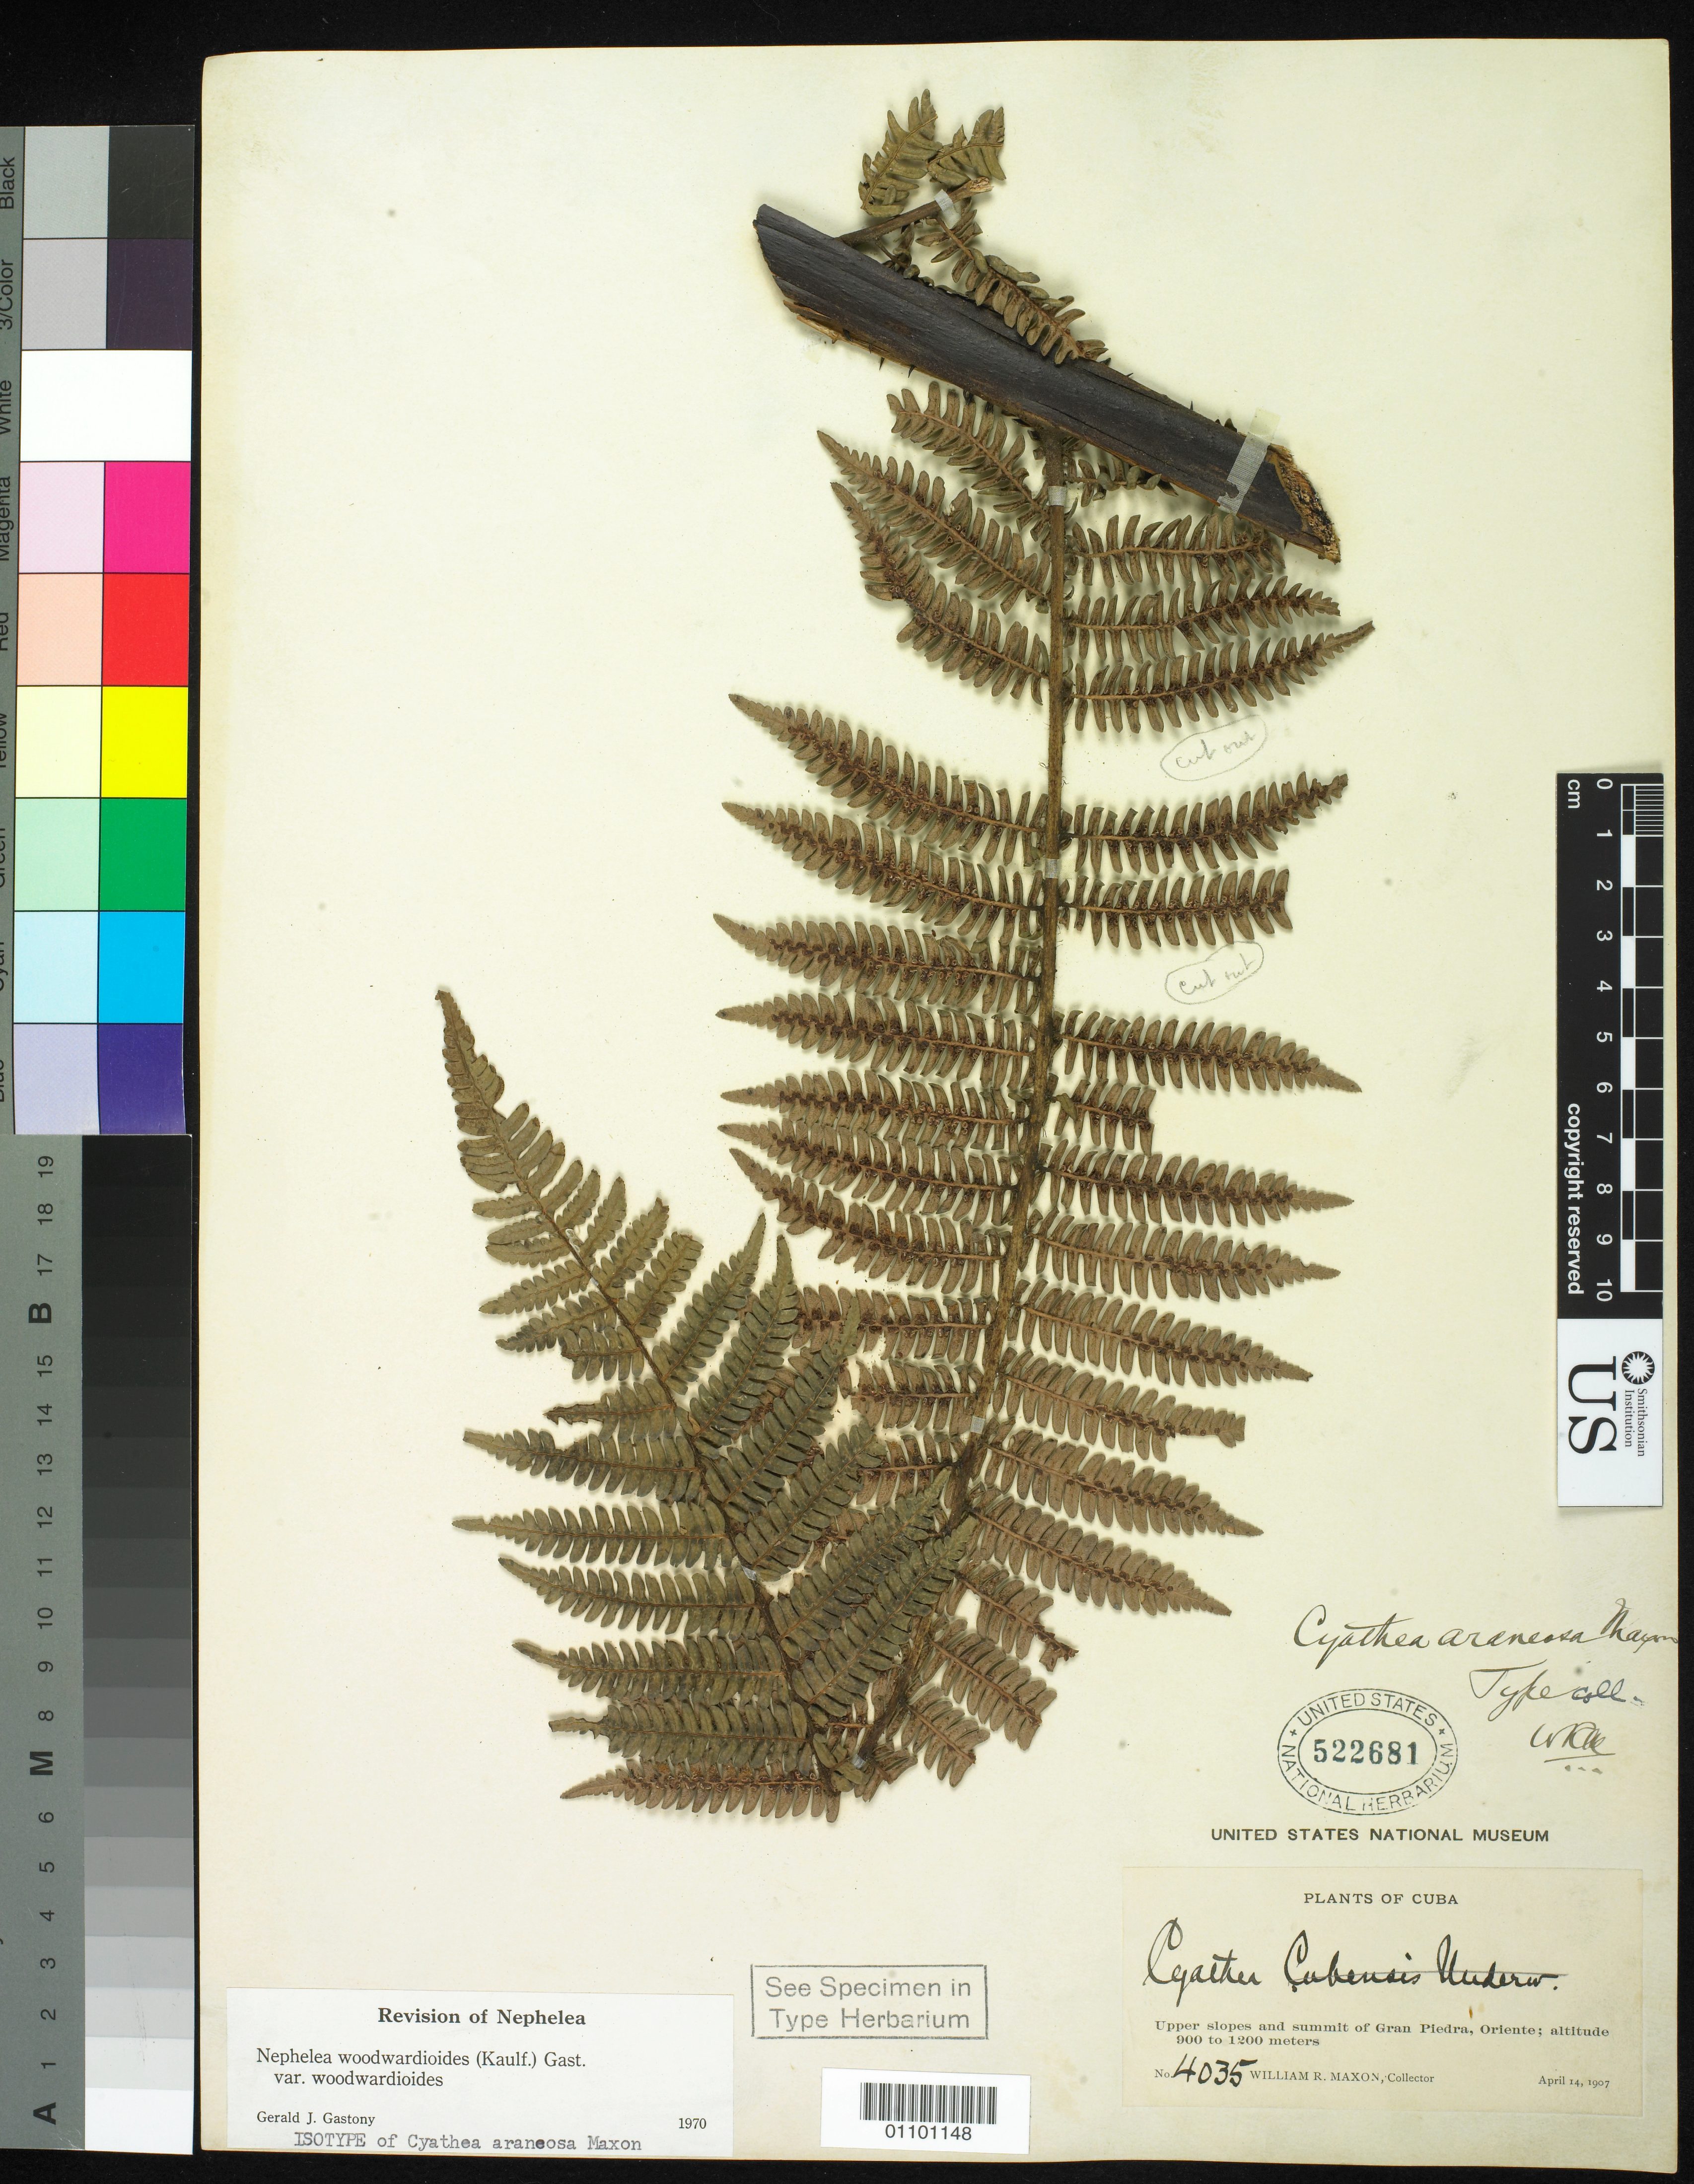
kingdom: Plantae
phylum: Tracheophyta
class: Polypodiopsida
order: Cyatheales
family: Cyatheaceae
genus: Alsophila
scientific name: Alsophila woodwardioides var. woodwardioides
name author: (Kaulf.) D.S. Conant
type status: Isotype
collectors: W. R. Maxon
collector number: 4035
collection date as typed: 14 Apr 1907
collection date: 1907-04-14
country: Cuba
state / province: Oriente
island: Greater Antilles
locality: Upper slopes and summit of Gran Piedra, Oriente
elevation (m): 900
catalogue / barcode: US 522681